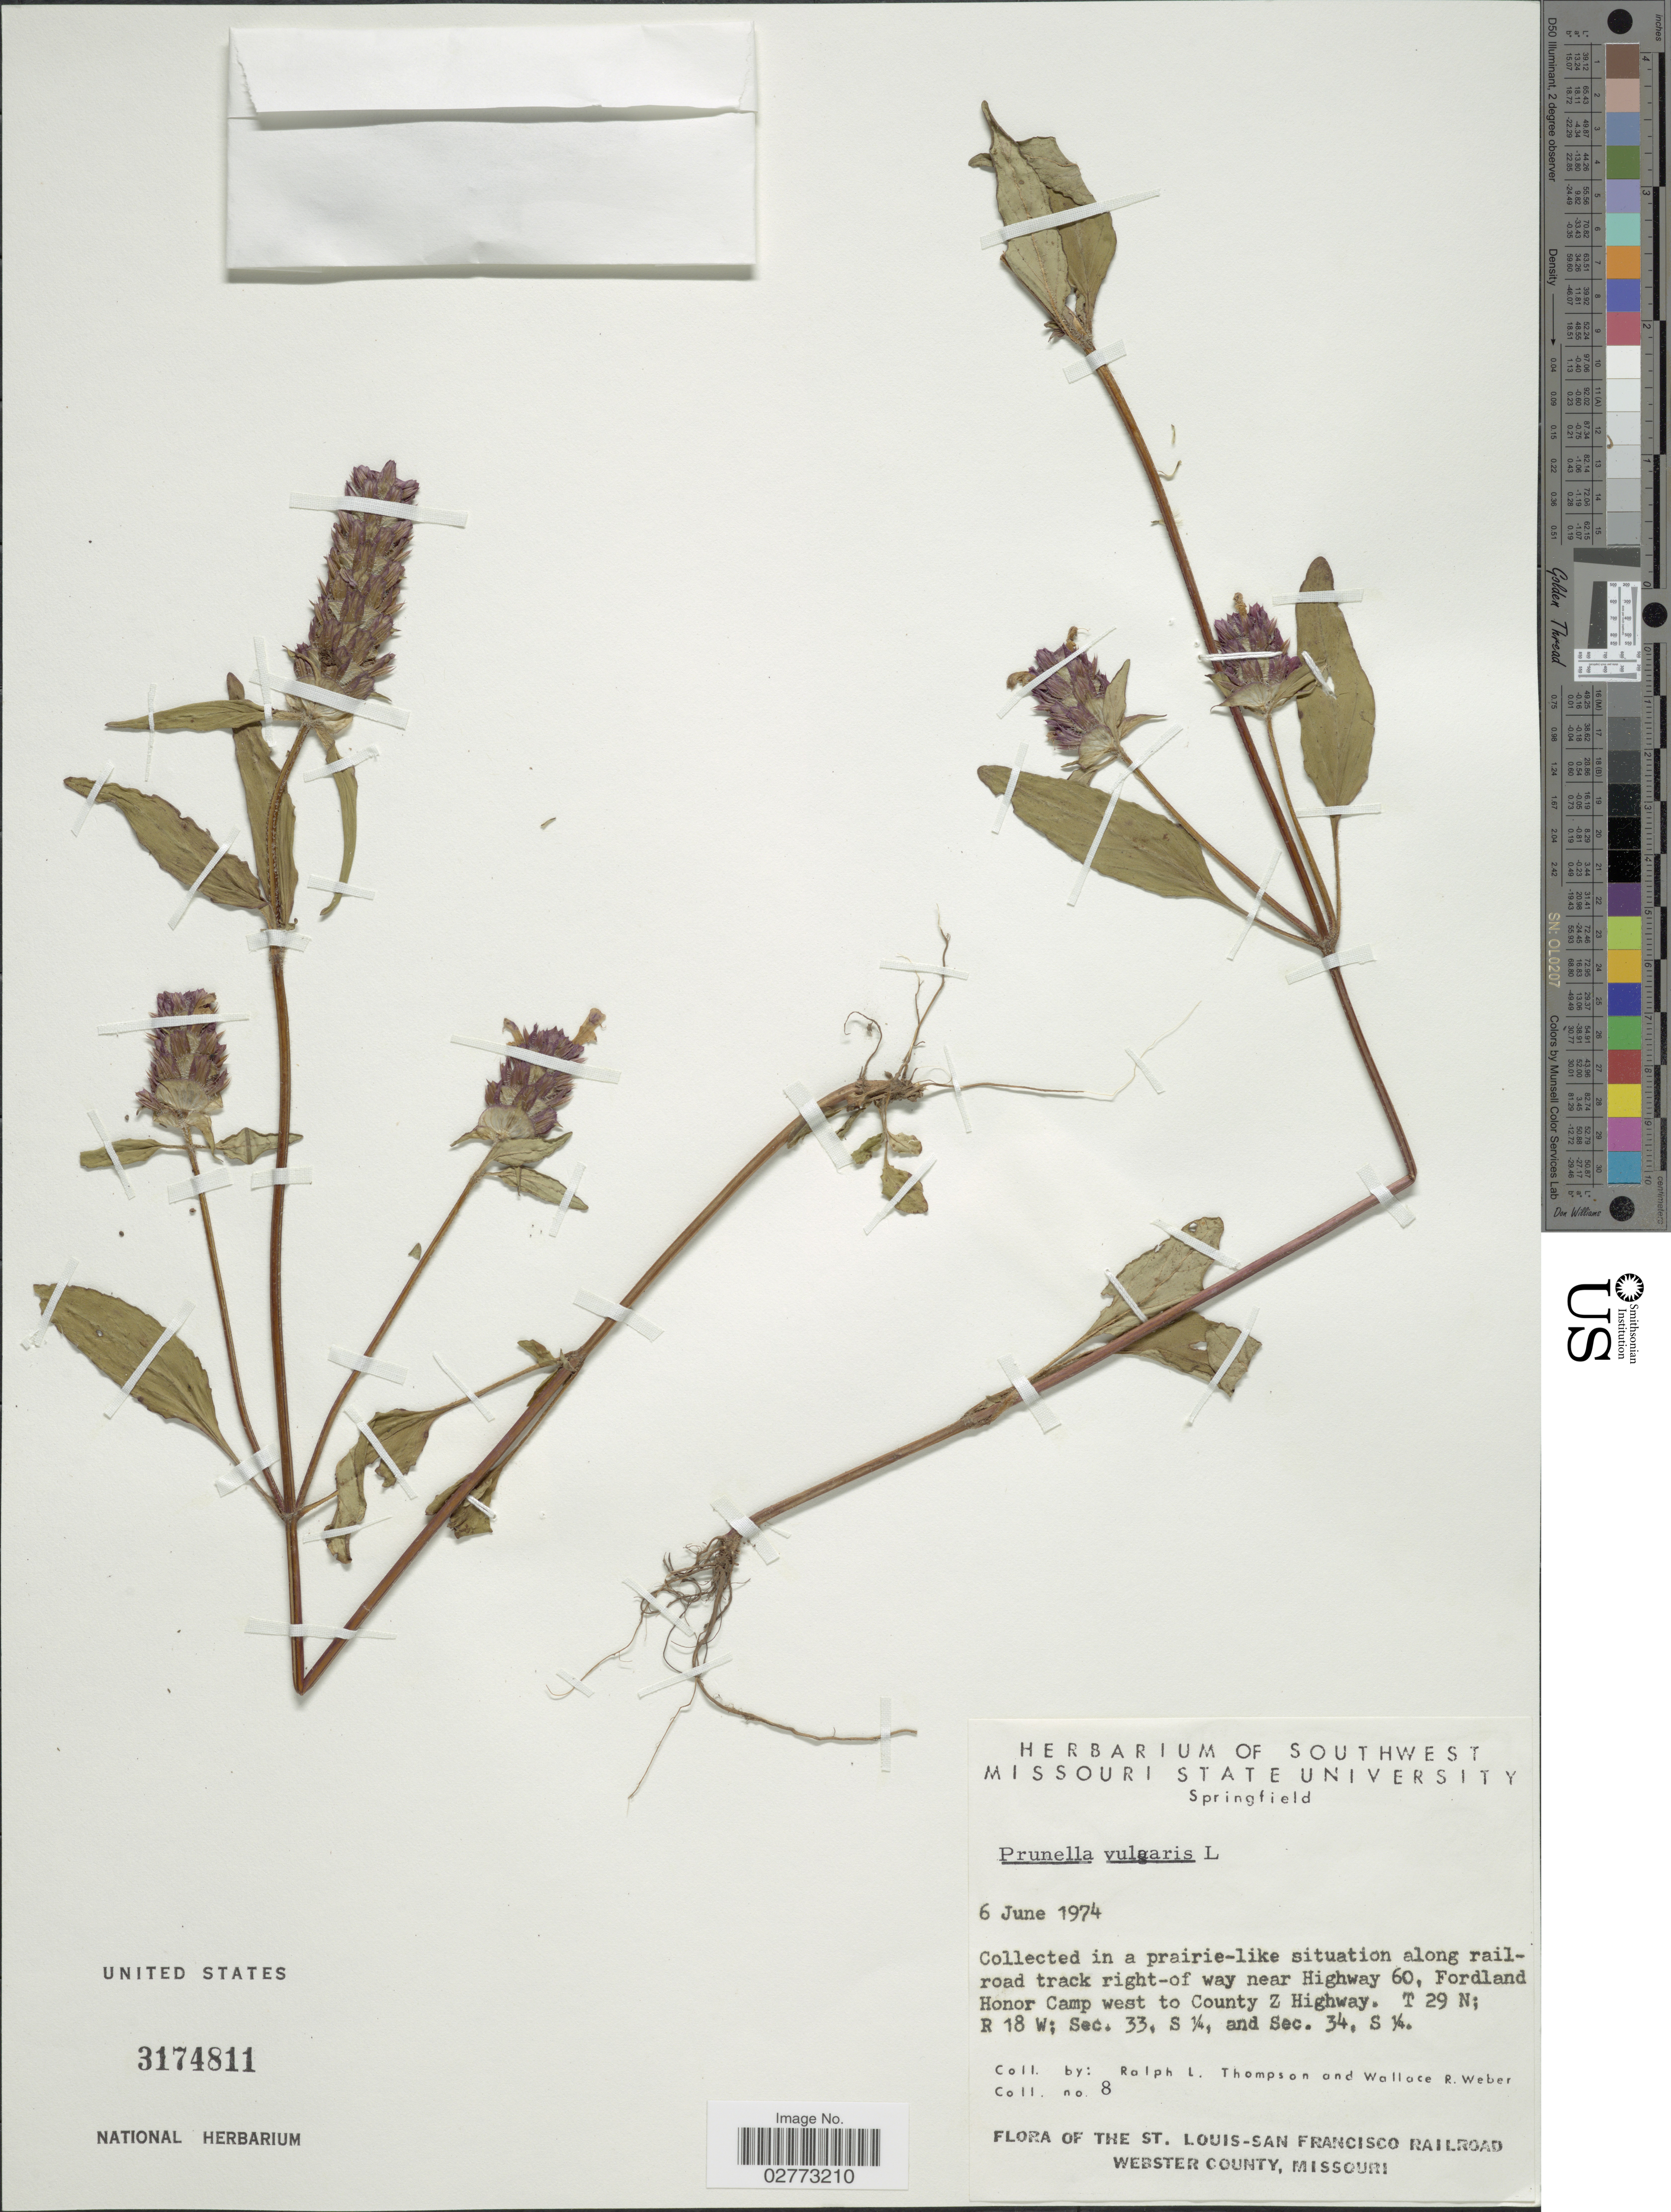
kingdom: Plantae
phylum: Tracheophyta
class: Magnoliopsida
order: Lamiales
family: Lamiaceae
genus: Prunella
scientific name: Prunella vulgaris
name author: L.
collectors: R. L. Thompson & W. Weber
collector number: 8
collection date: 1974-06-06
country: United States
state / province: Missouri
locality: Prairie-like situation along railroad track right-of way near Highway 60, Fordland Honor Camp west to County Z Highway, T29N, R18W, Sec. 33, S 1/4, and Sec. 34, S 1/4, St. Louis-San Francisco Railroad, Webster County.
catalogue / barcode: US 3174811